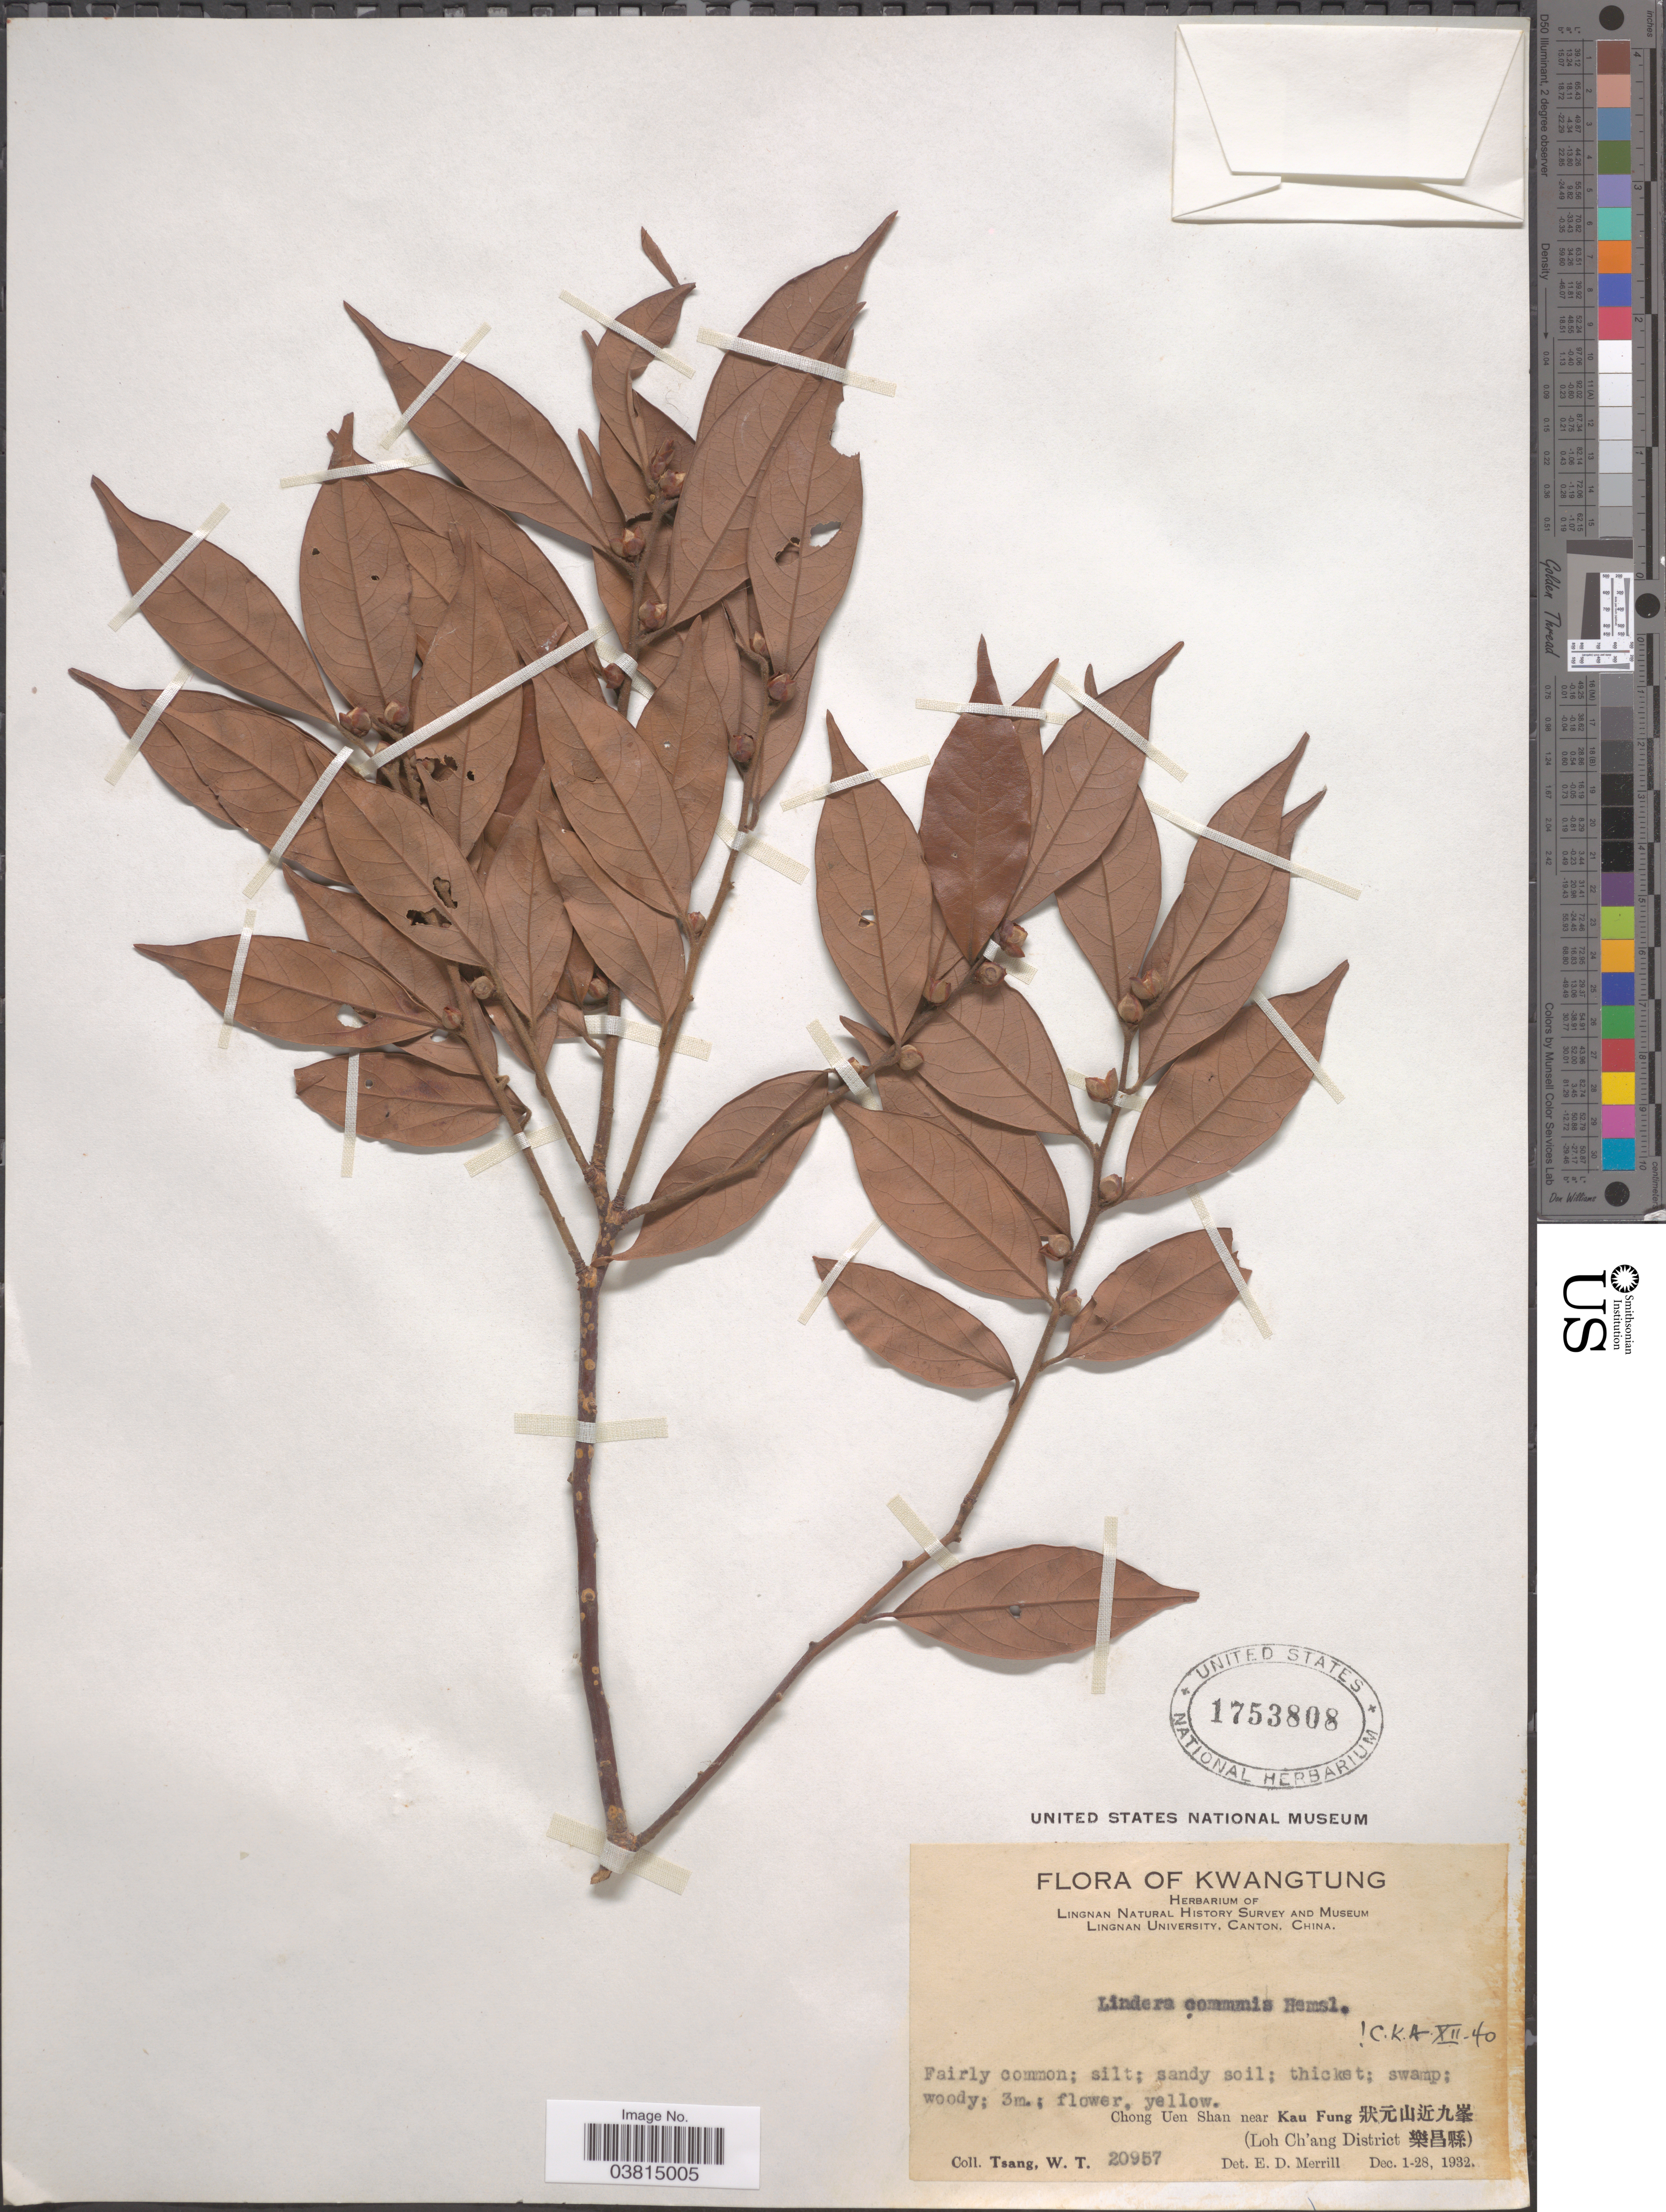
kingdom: Plantae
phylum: Tracheophyta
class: Magnoliopsida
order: Laurales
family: Lauraceae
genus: Lindera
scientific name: Lindera communis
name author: Hemsl.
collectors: W. T. Tsang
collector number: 20957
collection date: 1932-12-01/1932-12-28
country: China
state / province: Guangdong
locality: Kwangtung. Chong Uen Shan near Kau Fung. X. (Loh Ch'ang District X).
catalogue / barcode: US 1753808